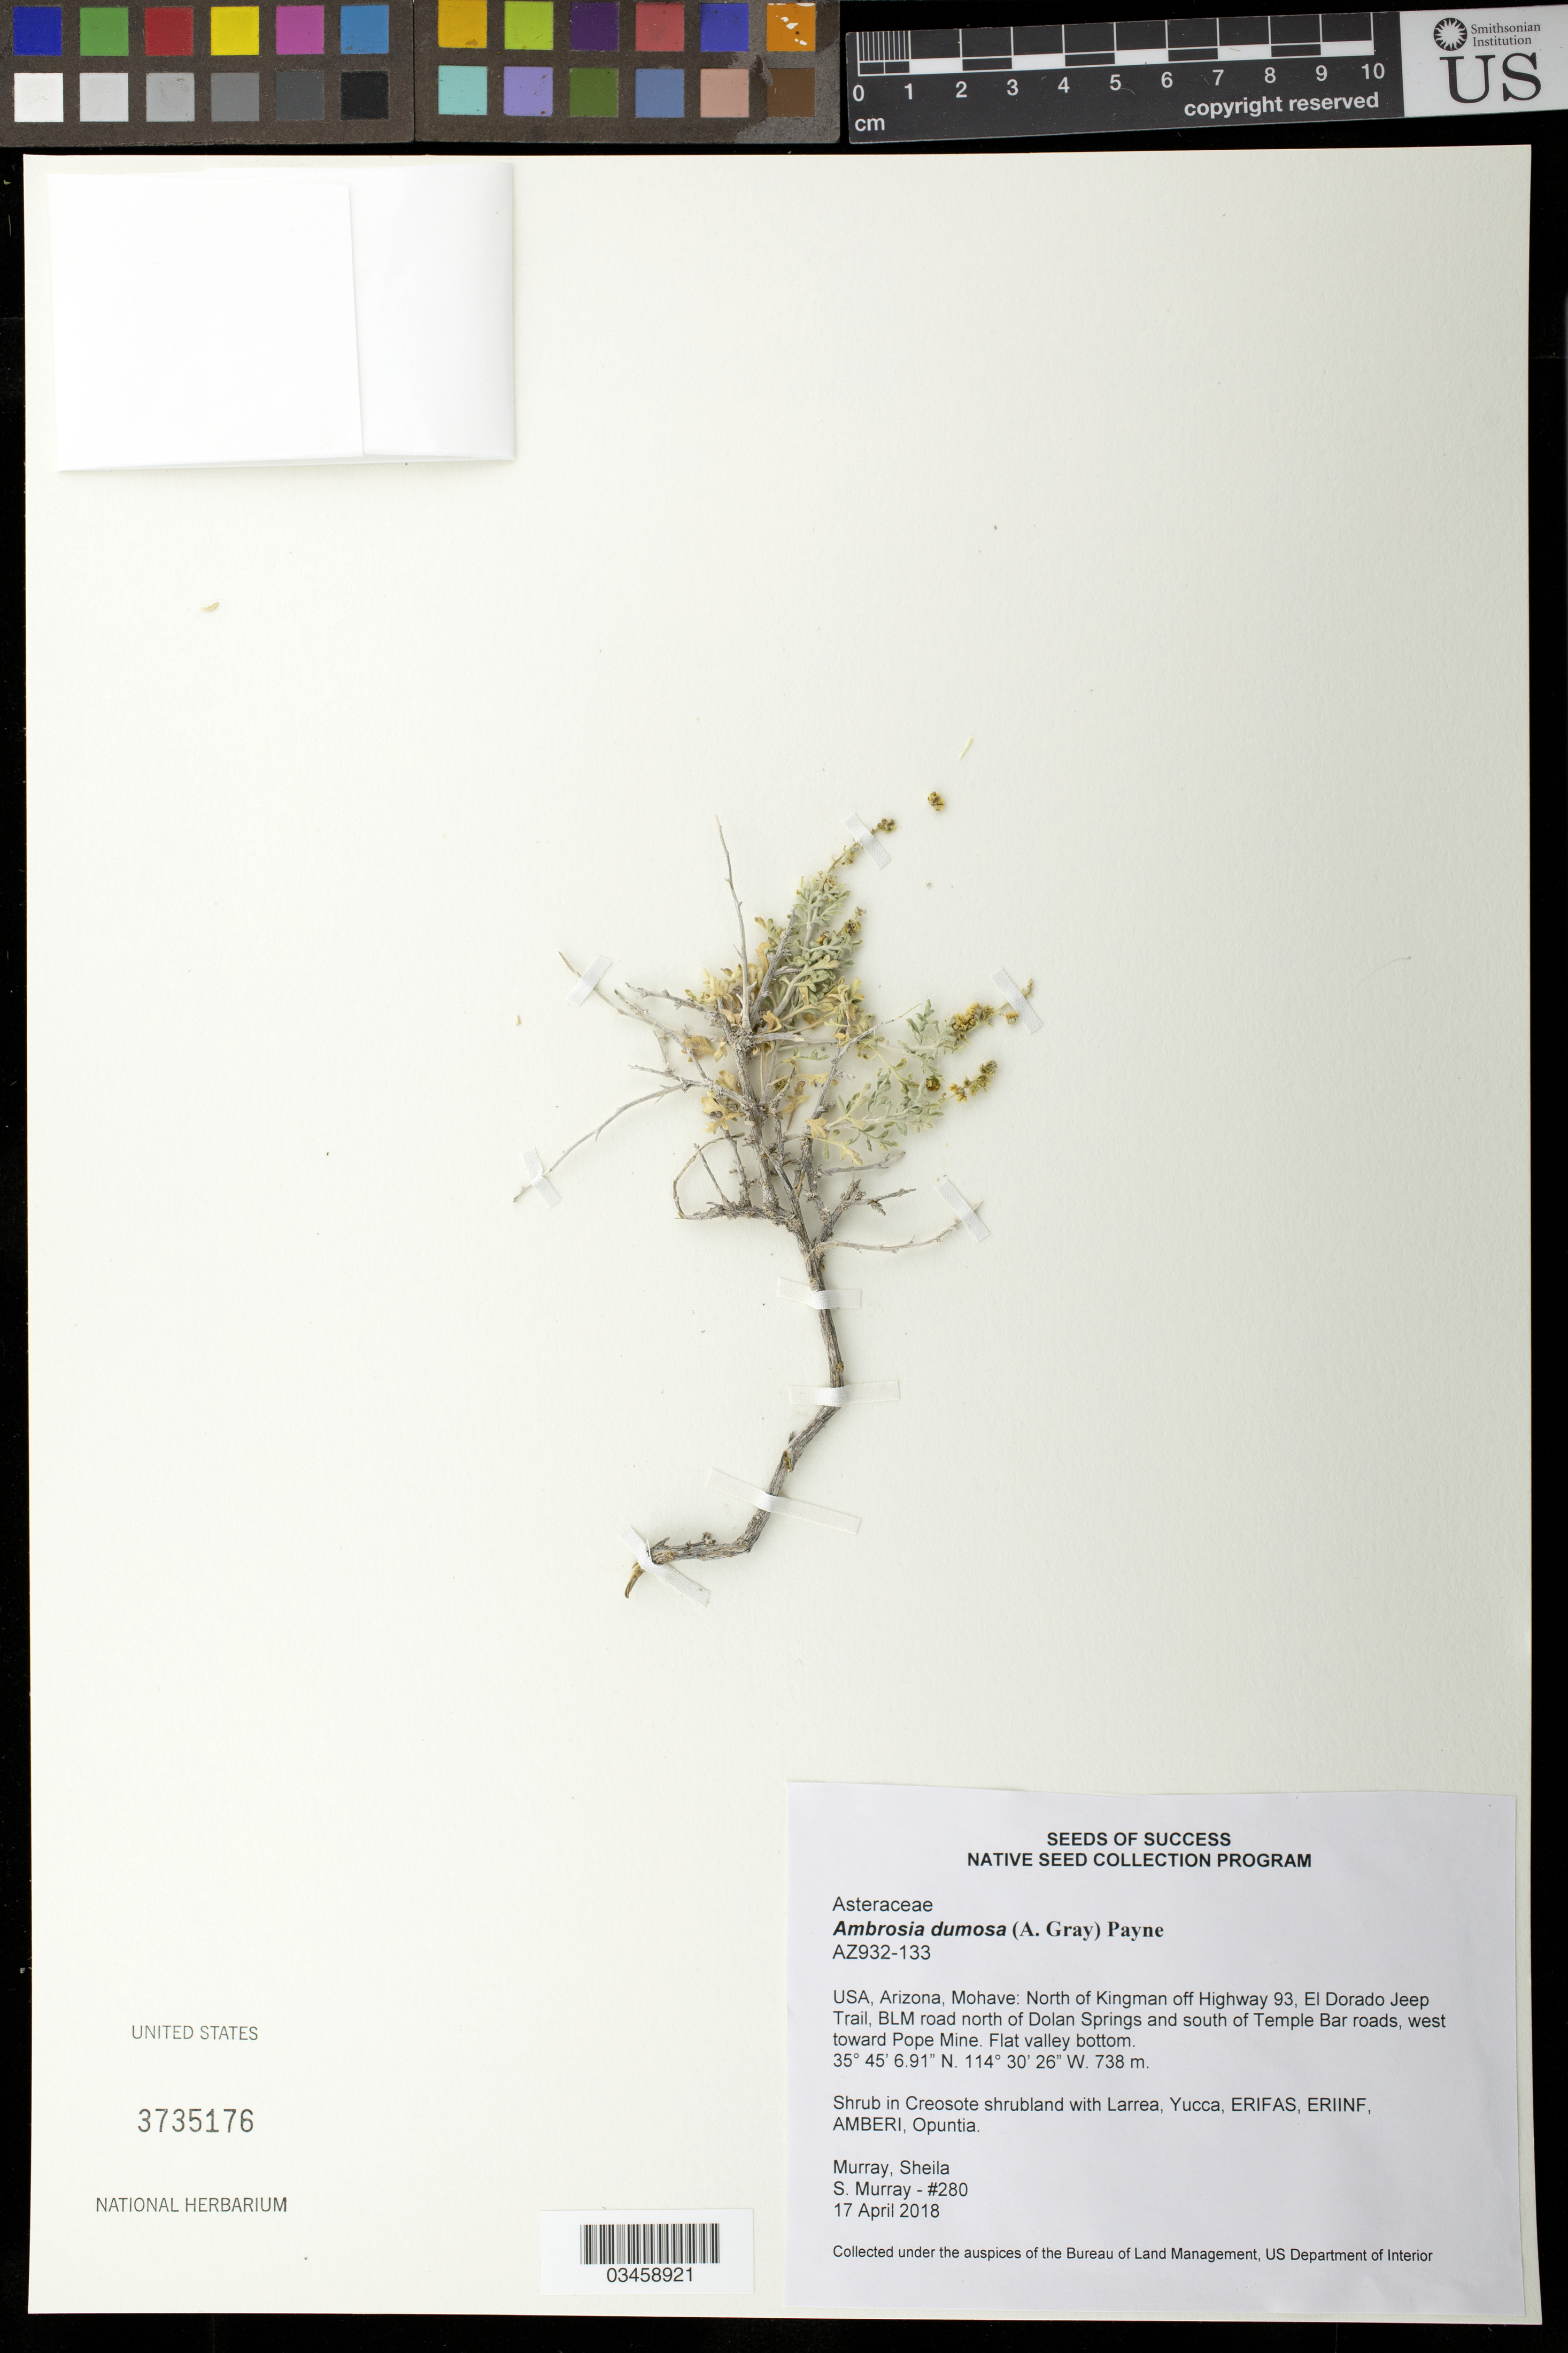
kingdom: Plantae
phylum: Tracheophyta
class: Magnoliopsida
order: Asterales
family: Asteraceae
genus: Ambrosia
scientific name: Ambrosia dumosa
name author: (A. Gray) W.W.Payne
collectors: S. Murray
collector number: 280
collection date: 2018-04-17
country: United States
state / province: Arizona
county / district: Mohave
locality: N of Kingman off Hwy 93, El Dorado Jeep Trail, BLM road N of Dolan Springs and S of Temple Bar roads, W toward Pope Mine.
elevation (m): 225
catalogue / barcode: US 3735176